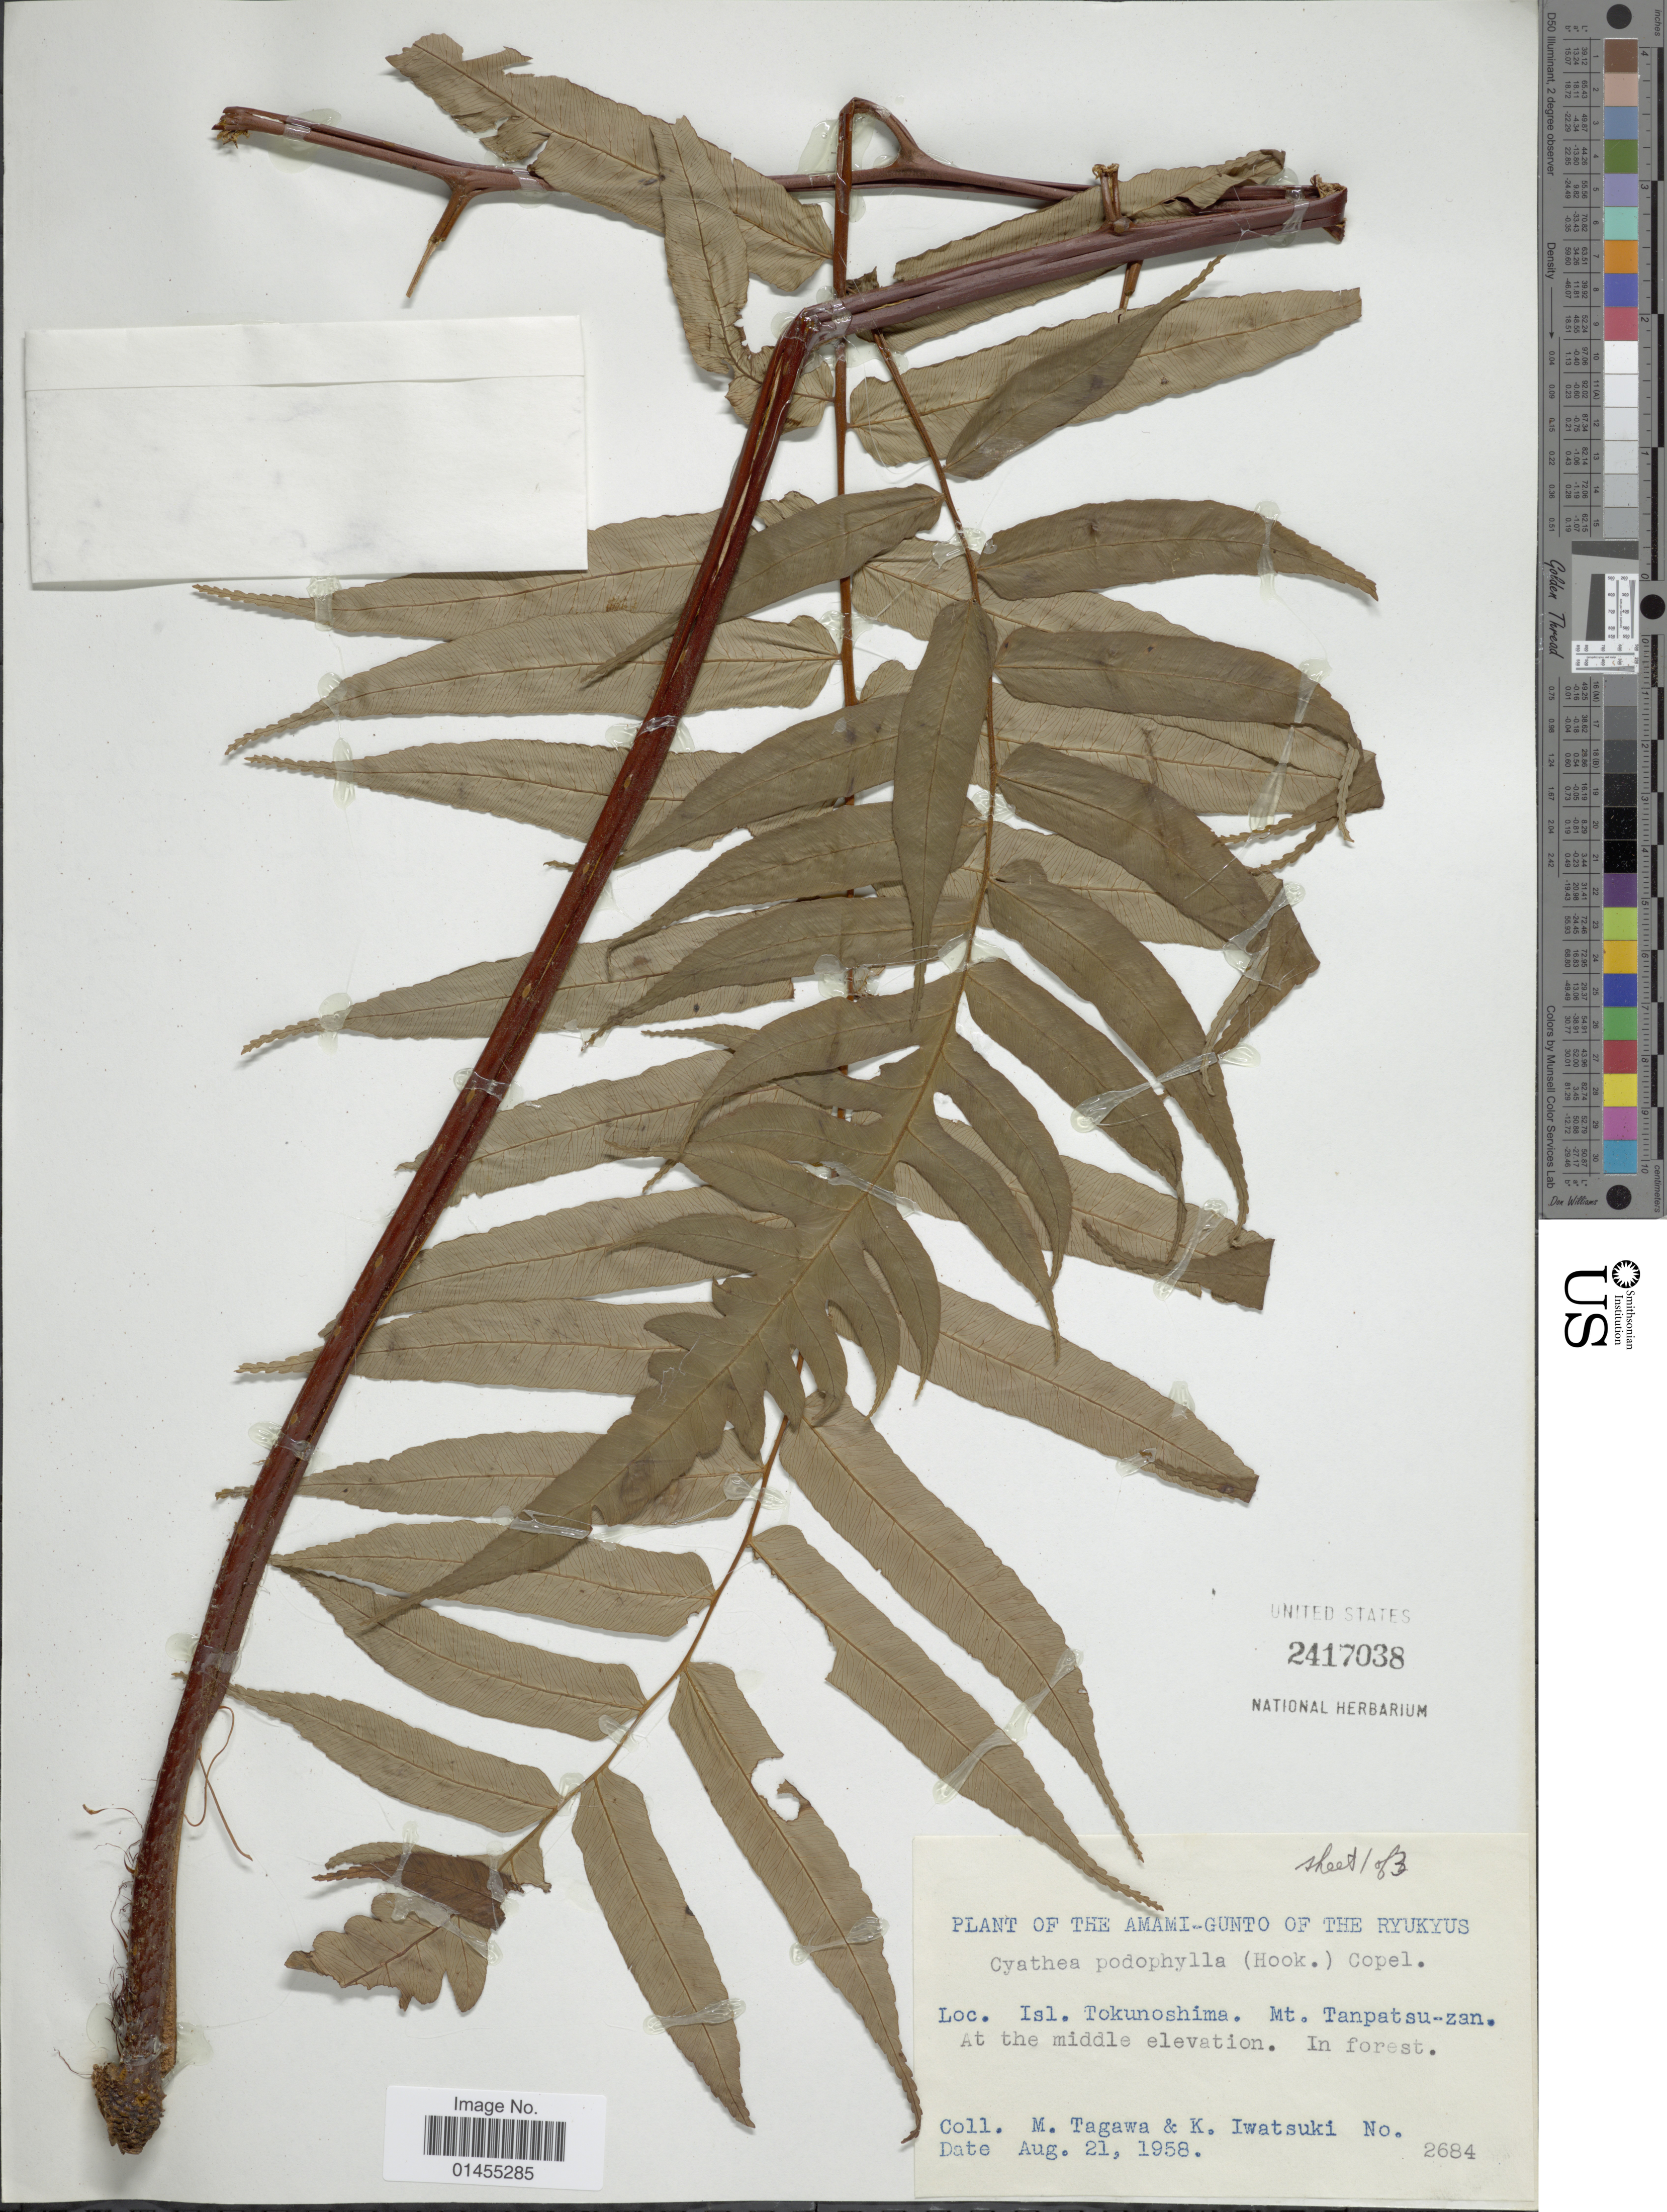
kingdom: Plantae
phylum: Tracheophyta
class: Polypodiopsida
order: Cyatheales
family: Cyatheaceae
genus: Alsophila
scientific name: Alsophila podophylla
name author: Hook.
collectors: M. Tagawa & K. Iwatsuki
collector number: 2684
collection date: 1958-08-21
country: Japan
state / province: Okinawa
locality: Amami-Gunto of the Ryukyus, Isl. Tokunoshima, Mt. Tanpatsu-zan.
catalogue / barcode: US 2417038